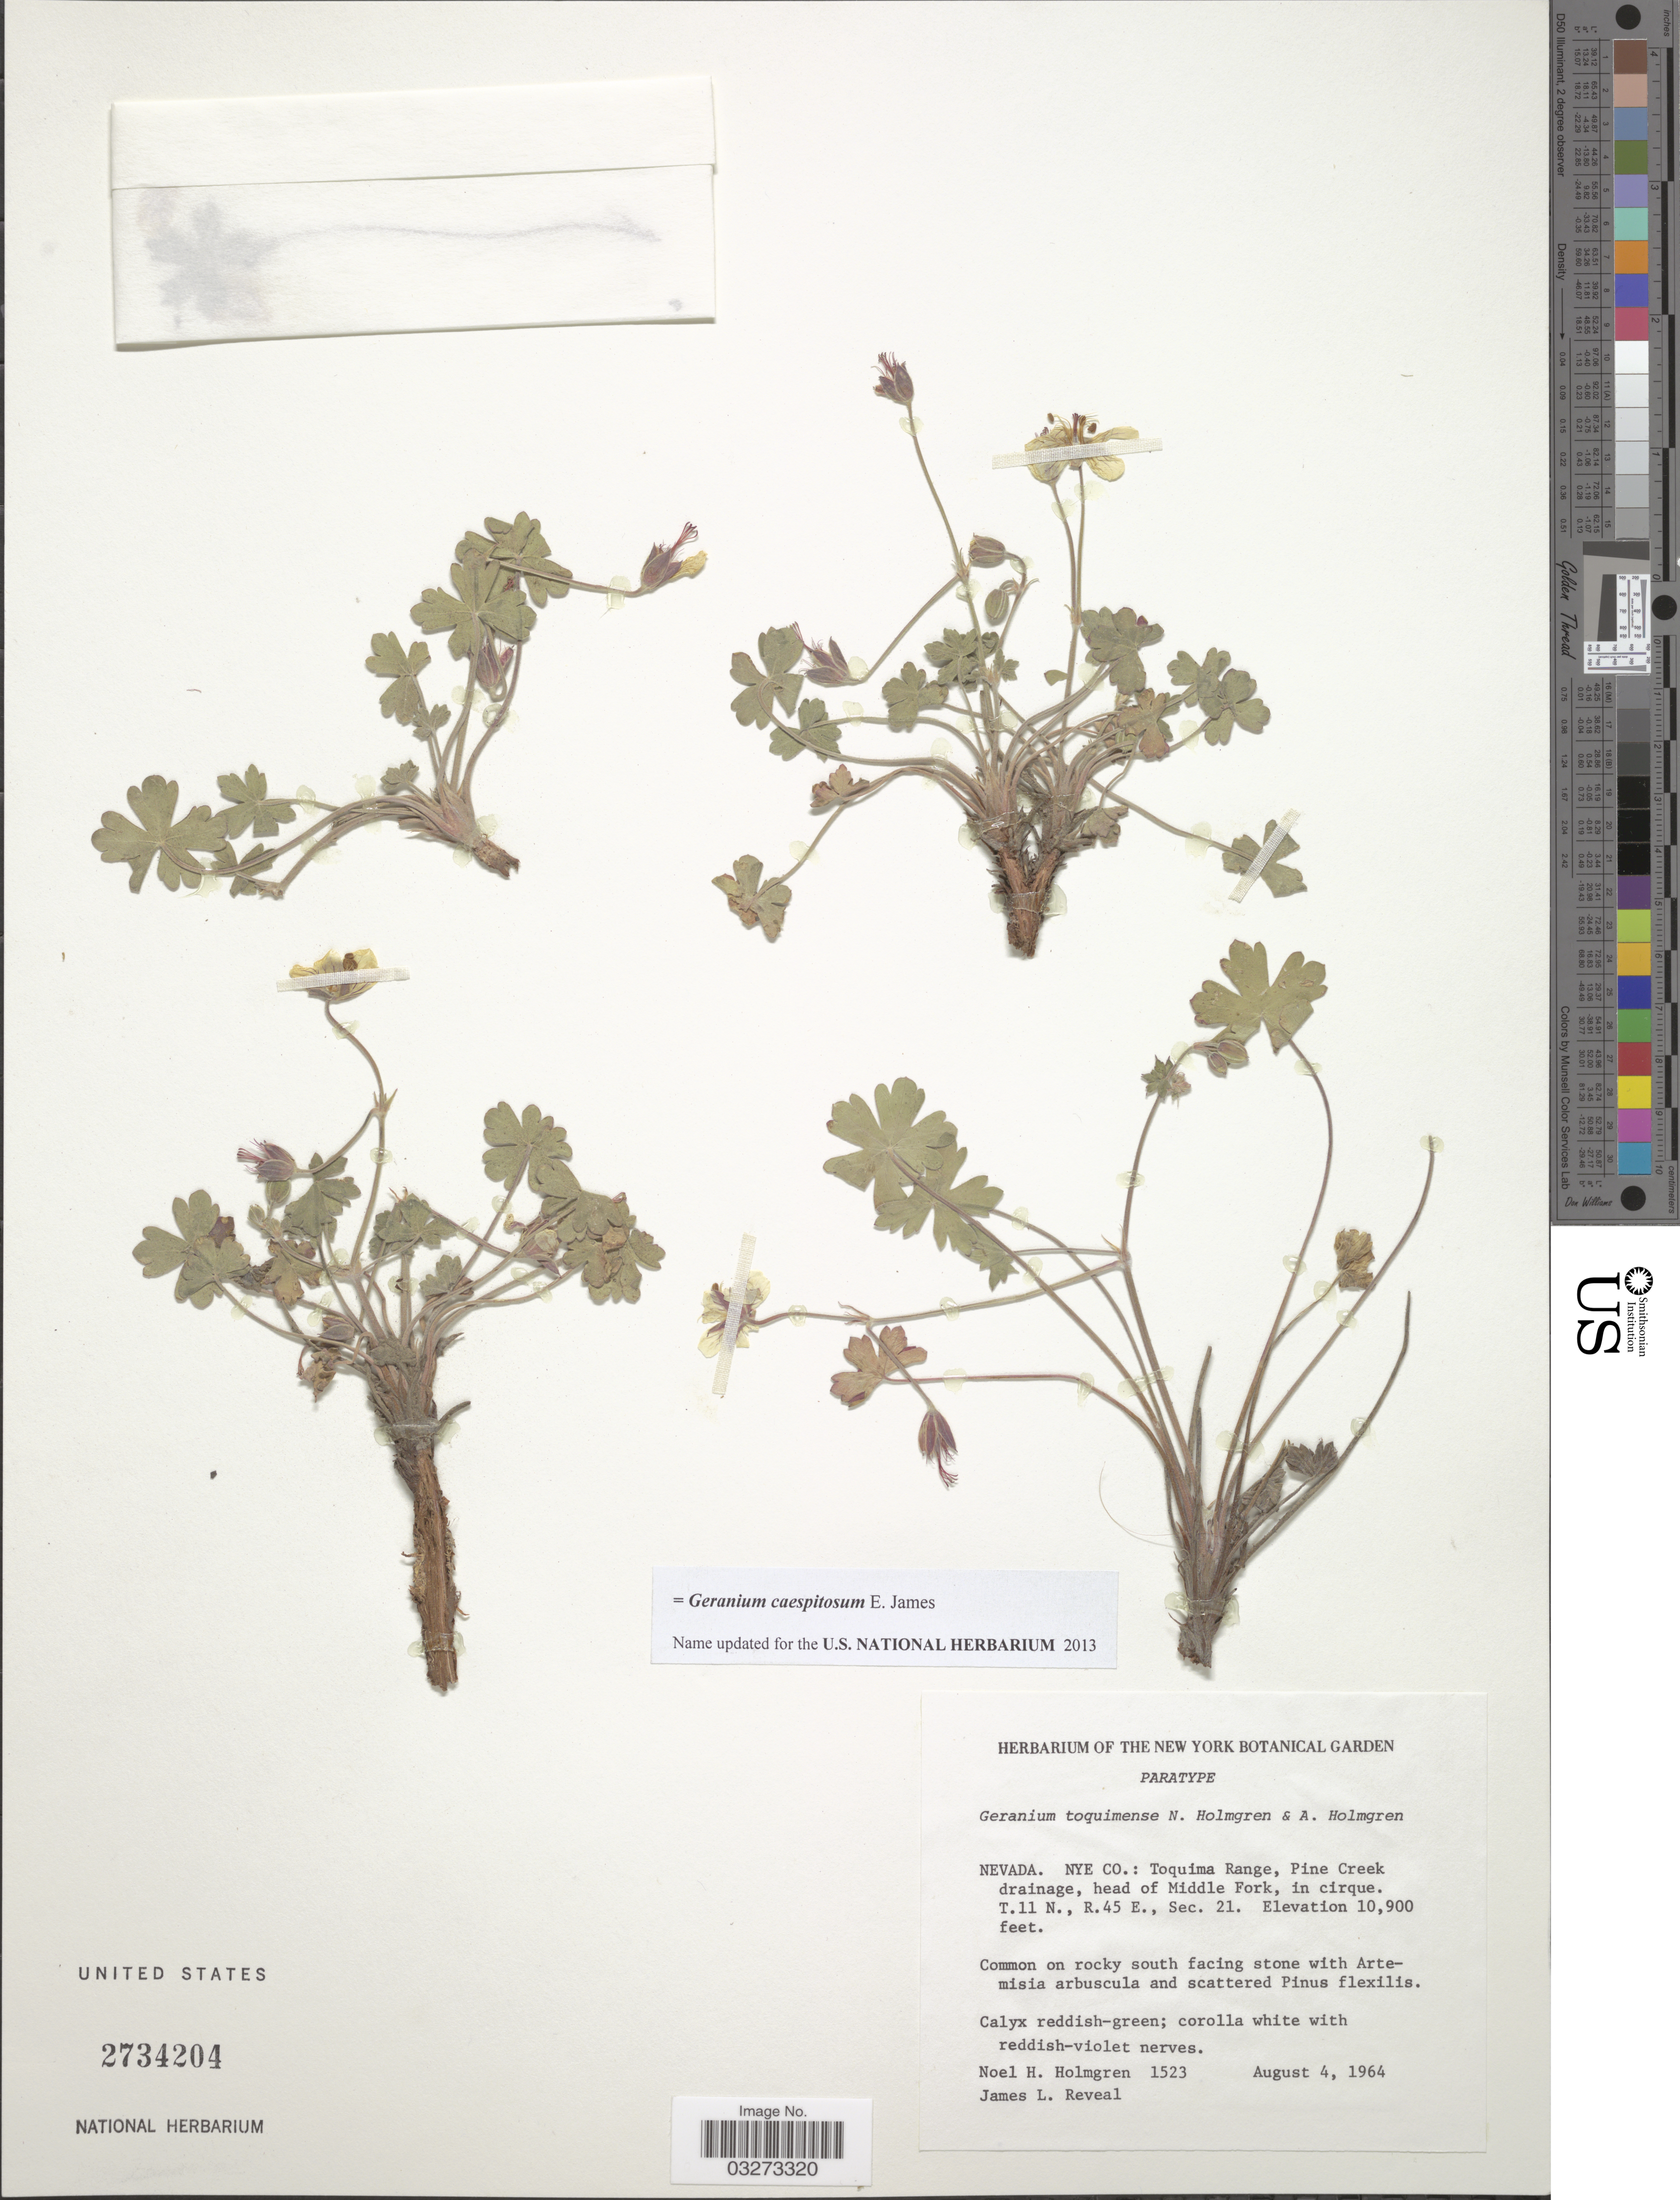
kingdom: Plantae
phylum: Tracheophyta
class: Magnoliopsida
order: Geraniales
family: Geraniaceae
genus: Geranium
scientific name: Geranium caespitosum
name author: E. James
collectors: N. H. Holmgren & J. L. Reveal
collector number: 1523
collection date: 1964-08-04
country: United States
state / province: Nevada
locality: Nye Co.: Toquima Range, Pine Creek drainage, head of Middle Fork, in cirque. T.11 N., R.45 E., Sec. 21.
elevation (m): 3322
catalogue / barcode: US 2734204